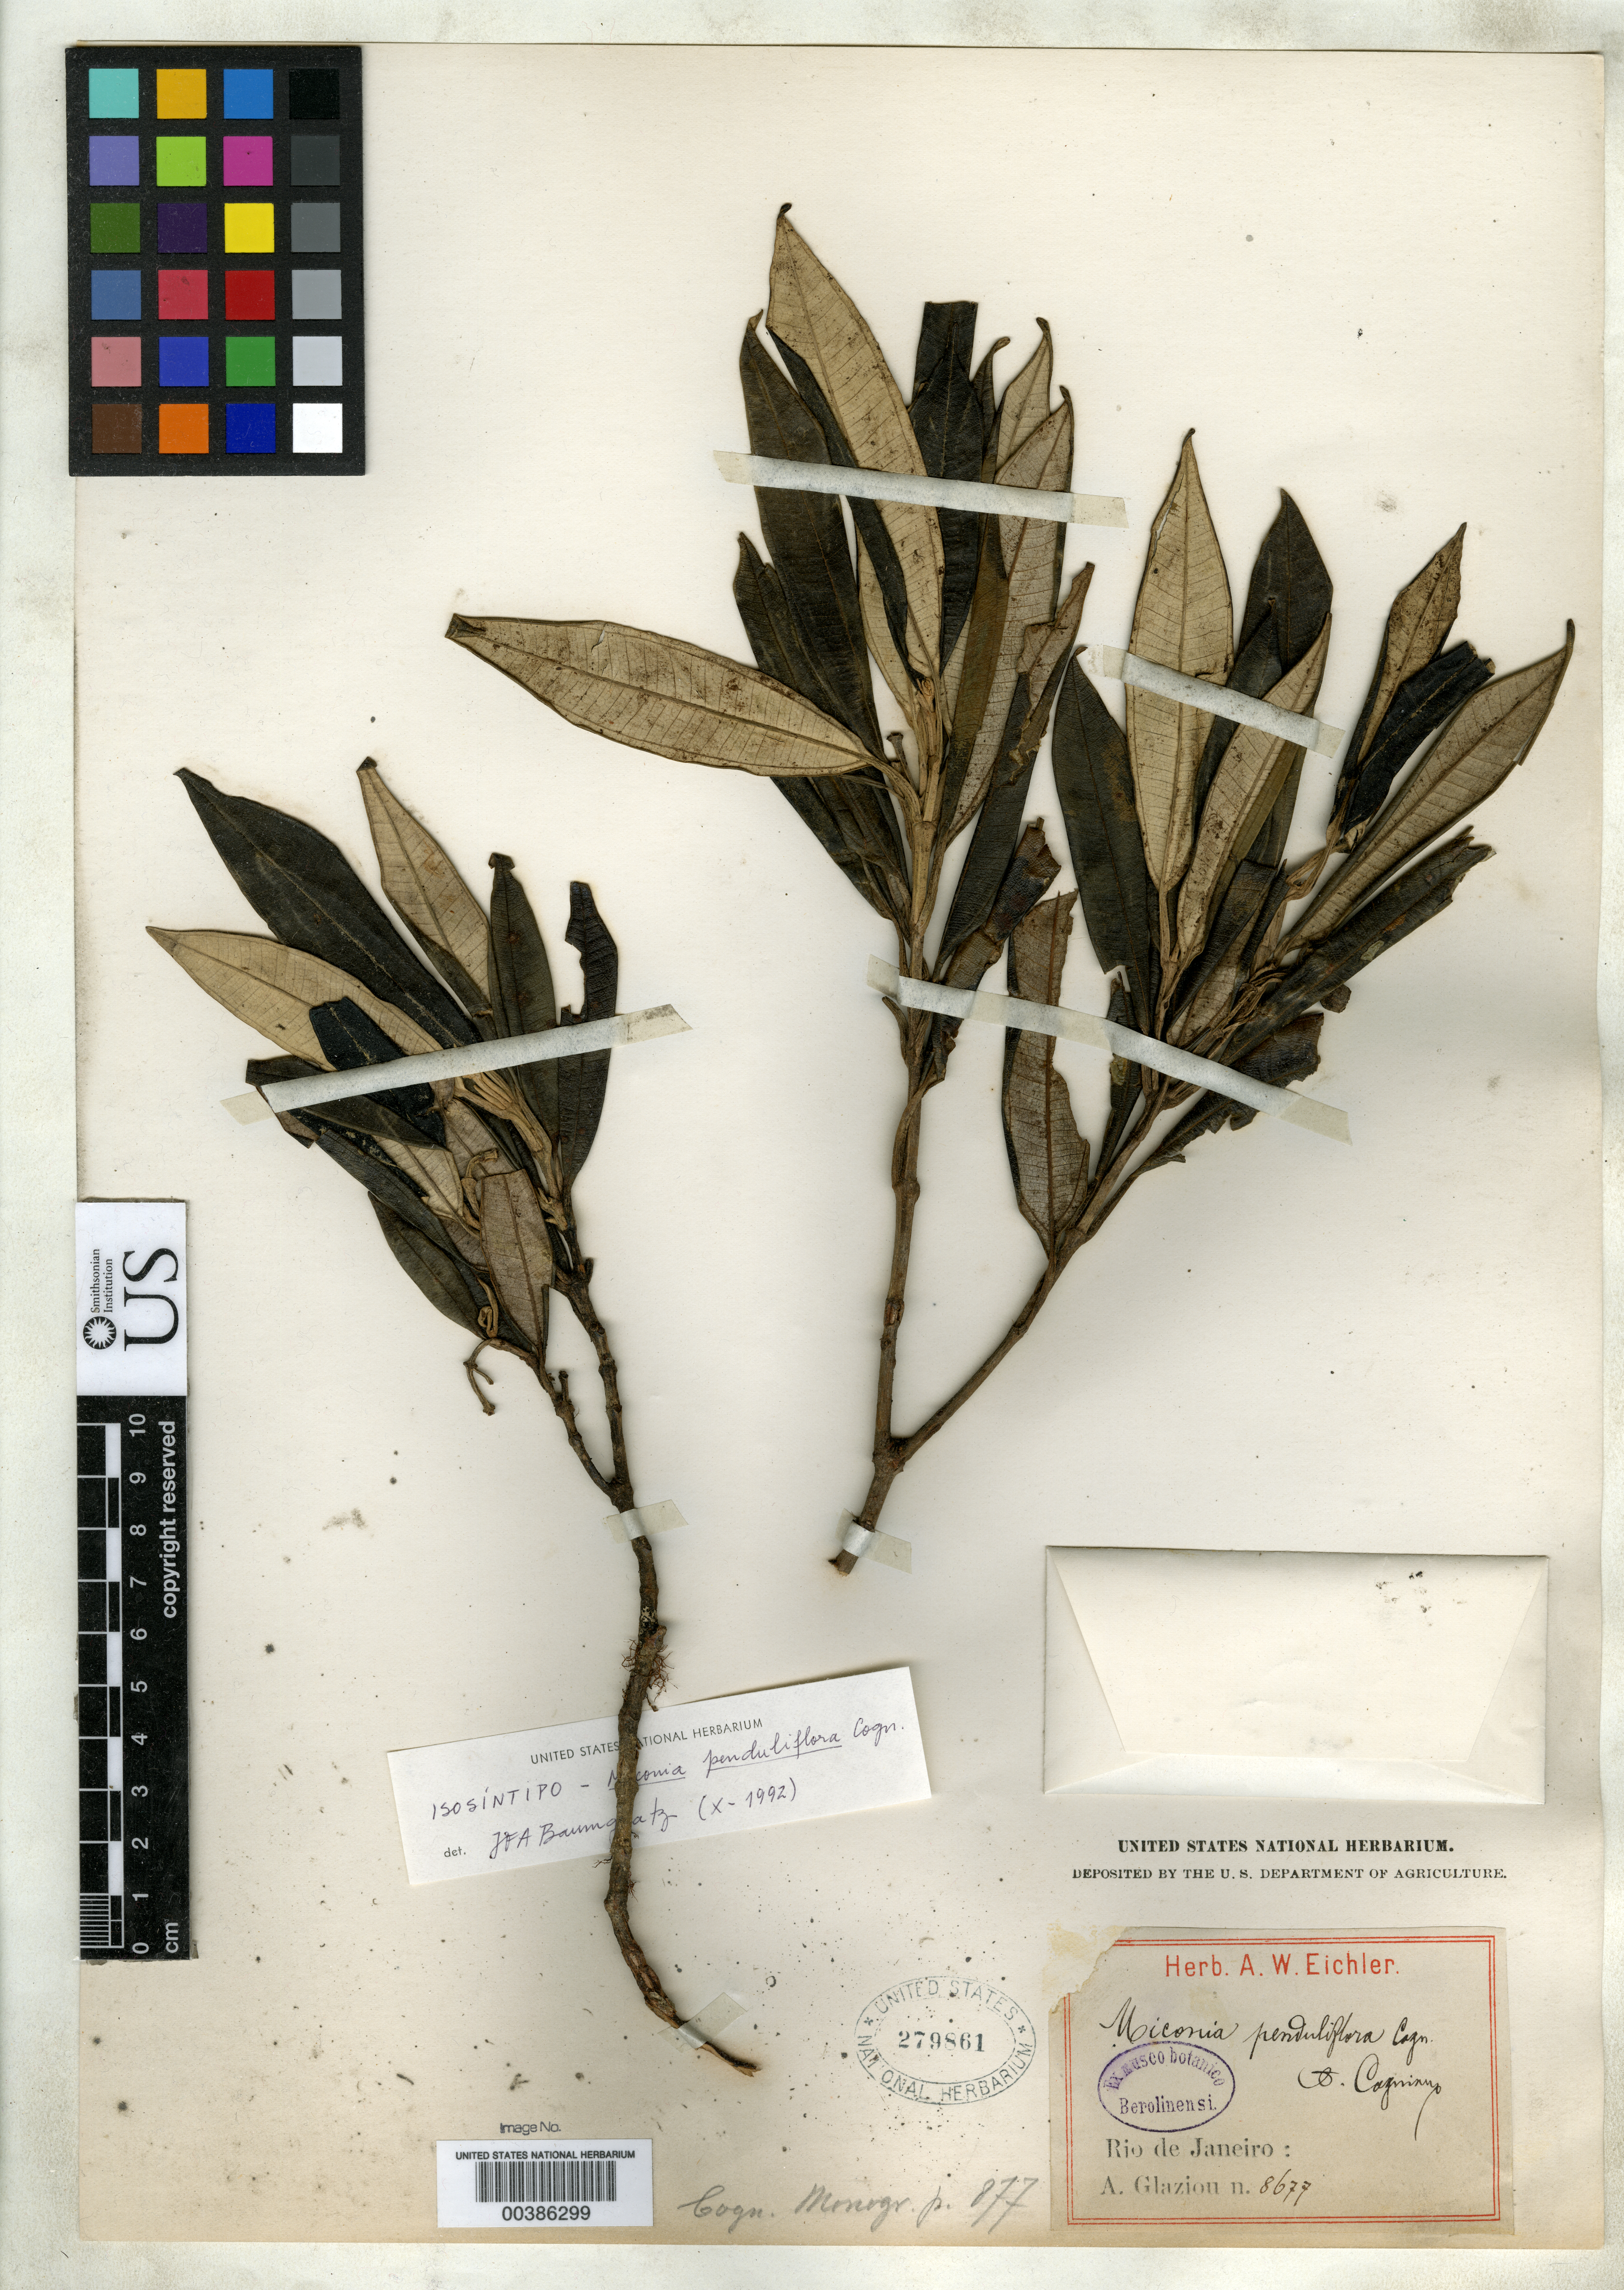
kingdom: Plantae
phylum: Tracheophyta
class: Magnoliopsida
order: Myrtales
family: Melastomataceae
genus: Miconia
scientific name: Miconia penduliflora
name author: Cogn. in Mart.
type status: Isosyntype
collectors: A. F. M. Glaziou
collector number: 8677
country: Brazil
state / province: Rio de Janeiro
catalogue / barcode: US 279861